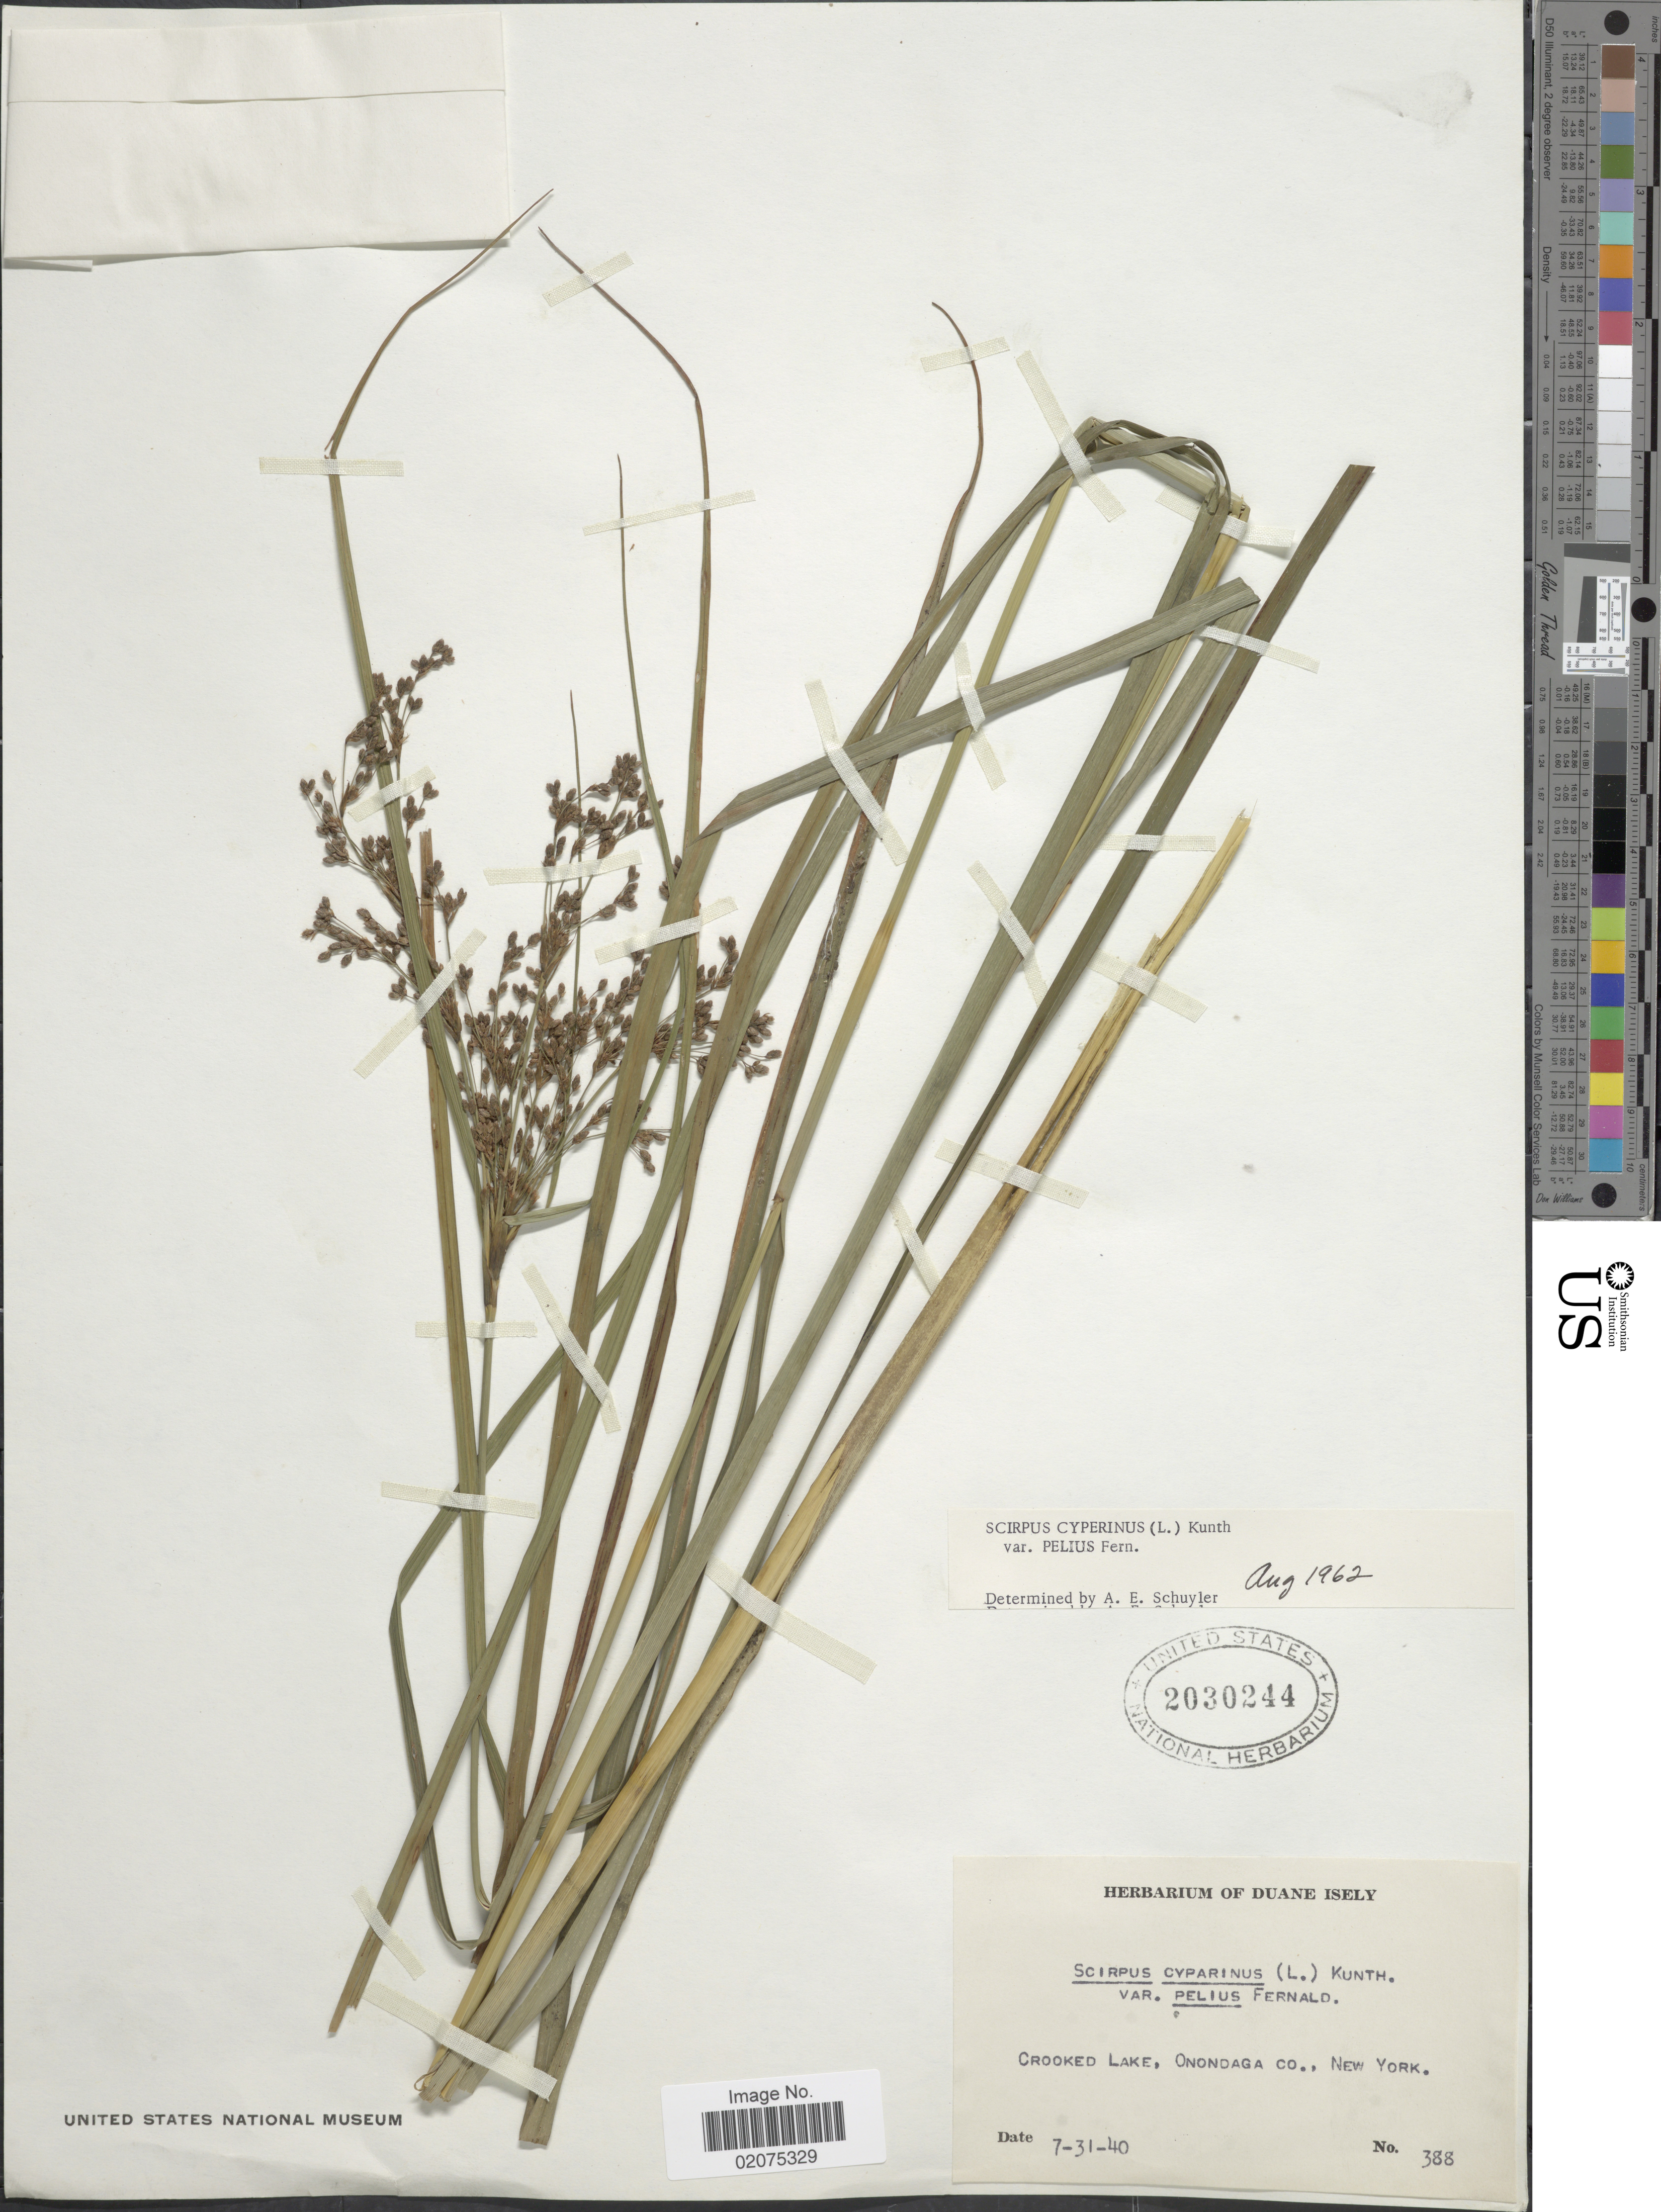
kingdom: Plantae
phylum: Tracheophyta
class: Liliopsida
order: Poales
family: Cyperaceae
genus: Scirpus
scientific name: Scirpus cyperinus var. pelius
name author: Fernald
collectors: ex. herb. Duane Isely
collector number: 388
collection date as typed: Transcribed d/m/y: 31/7/40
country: United States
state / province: New York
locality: Crooked Lake, Onondaga Co.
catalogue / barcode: US 2030244